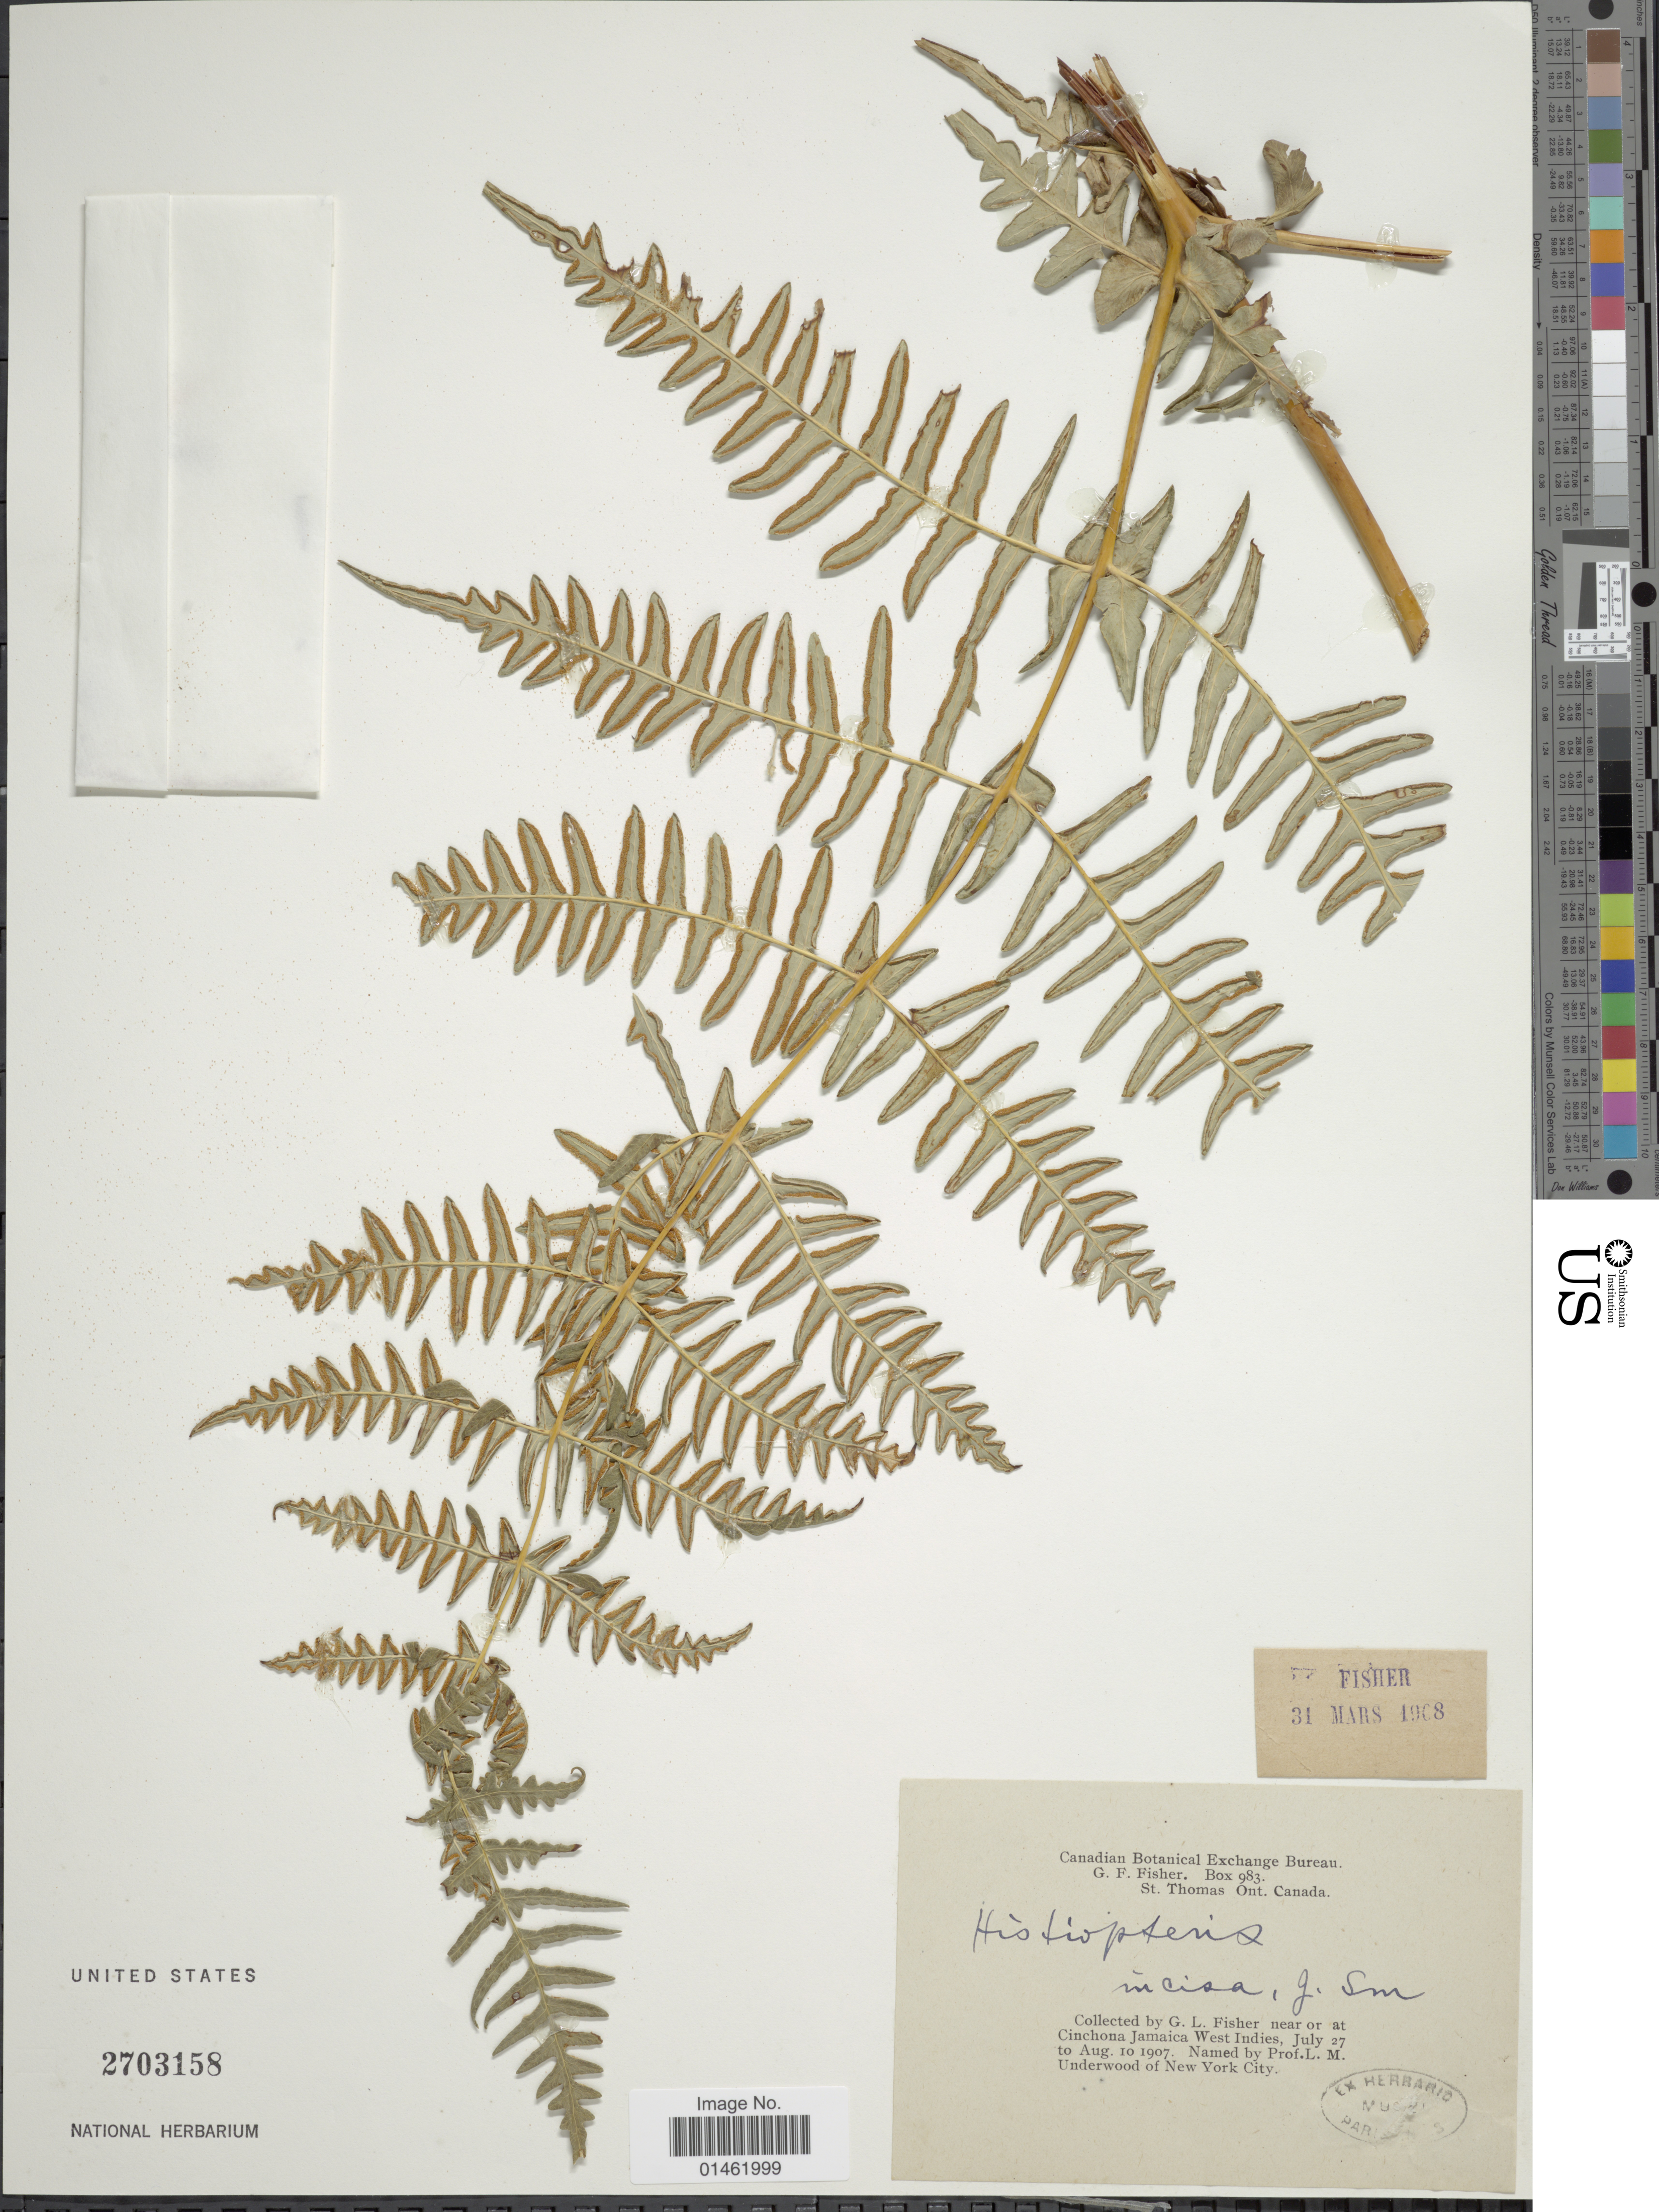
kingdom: Plantae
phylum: Tracheophyta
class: Polypodiopsida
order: Polypodiales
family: Dennstaedtiaceae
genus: Histiopteris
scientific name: Histiopteris incisa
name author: (Thunb.) J. Sm.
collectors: G. L. Fisher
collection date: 1907-07-27/1907-08-10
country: Jamaica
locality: Cinchona Jamaica West Indies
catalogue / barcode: US 2703158